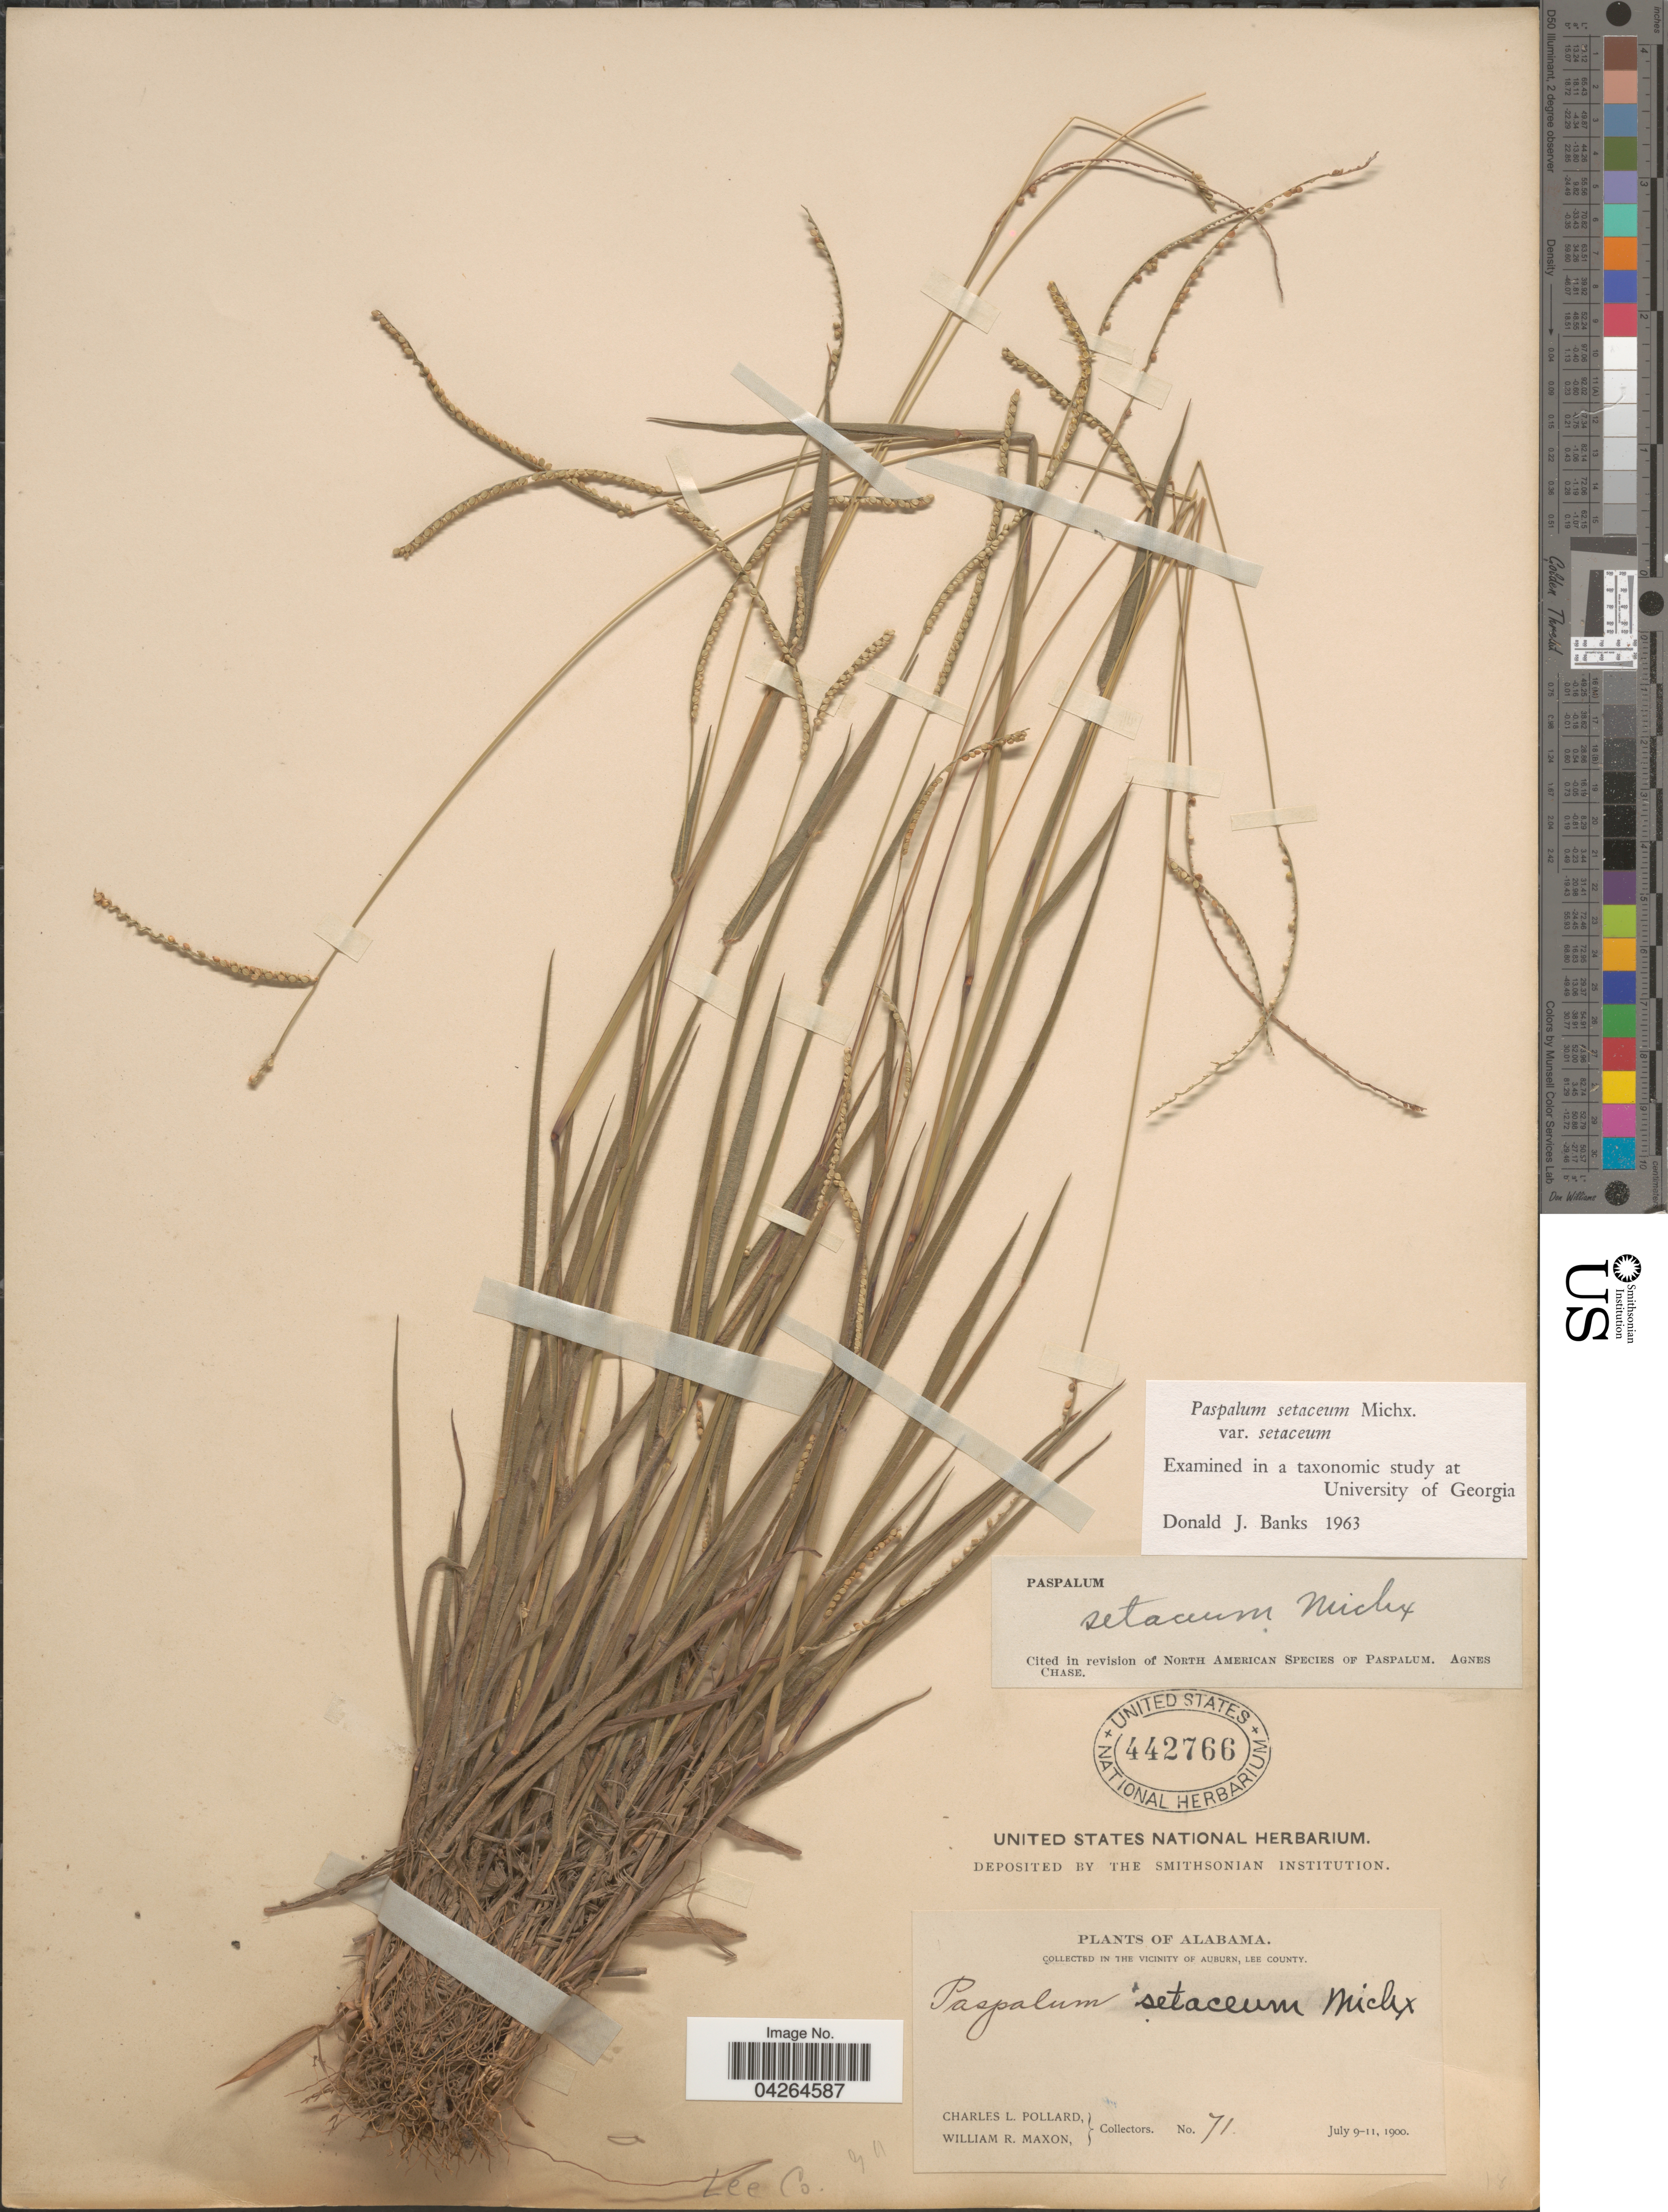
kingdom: Plantae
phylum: Tracheophyta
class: Liliopsida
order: Poales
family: Poaceae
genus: Paspalum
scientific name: Paspalum setaceum var. setaceum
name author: Michx.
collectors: C. L. Pollard & W. R. Maxon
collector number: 71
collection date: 1900-07-09/1900-07-11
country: United States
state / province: Alabama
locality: In the vicinity of Auburn, Lee County.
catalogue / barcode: US 442766